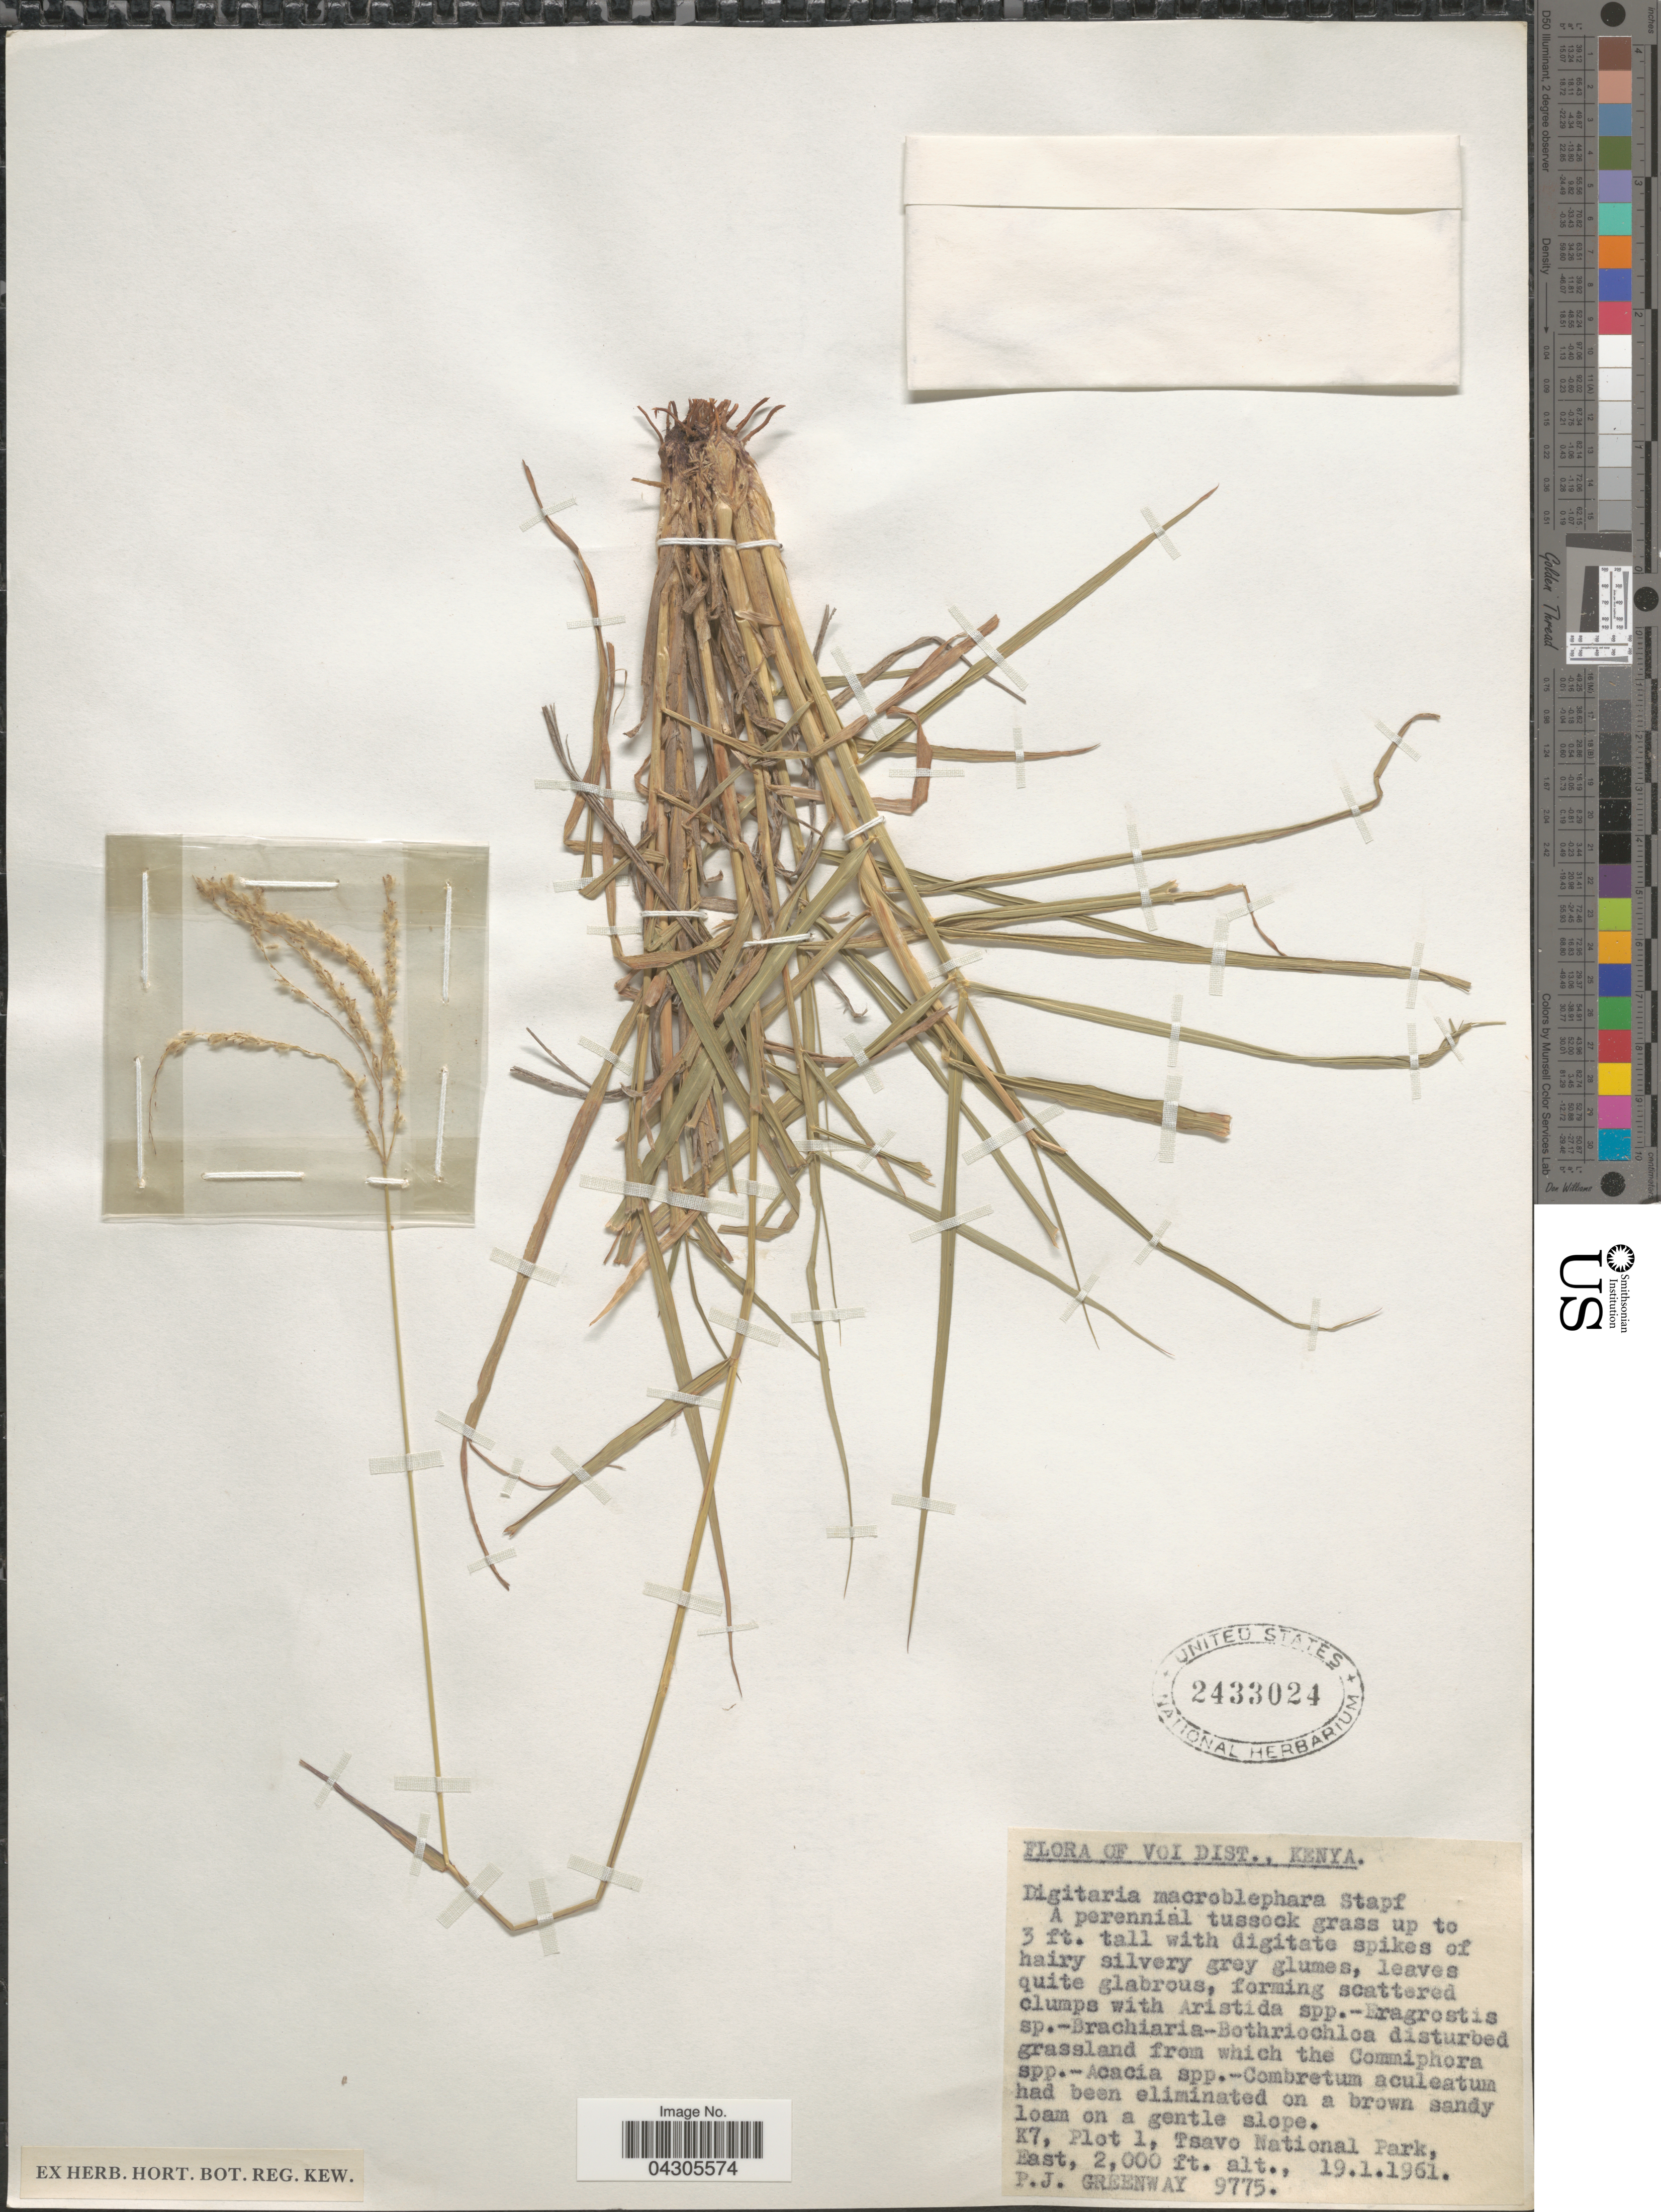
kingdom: Plantae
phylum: Tracheophyta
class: Liliopsida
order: Poales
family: Poaceae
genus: Digitaria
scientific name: Digitaria macroblephara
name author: (Hack.) Stapf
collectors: P. J. Greenway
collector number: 9774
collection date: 1961-01-19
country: Kenya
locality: Voi Dist. K7, Plot 1, Tsavo National Park, East.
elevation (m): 610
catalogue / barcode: US 2433024